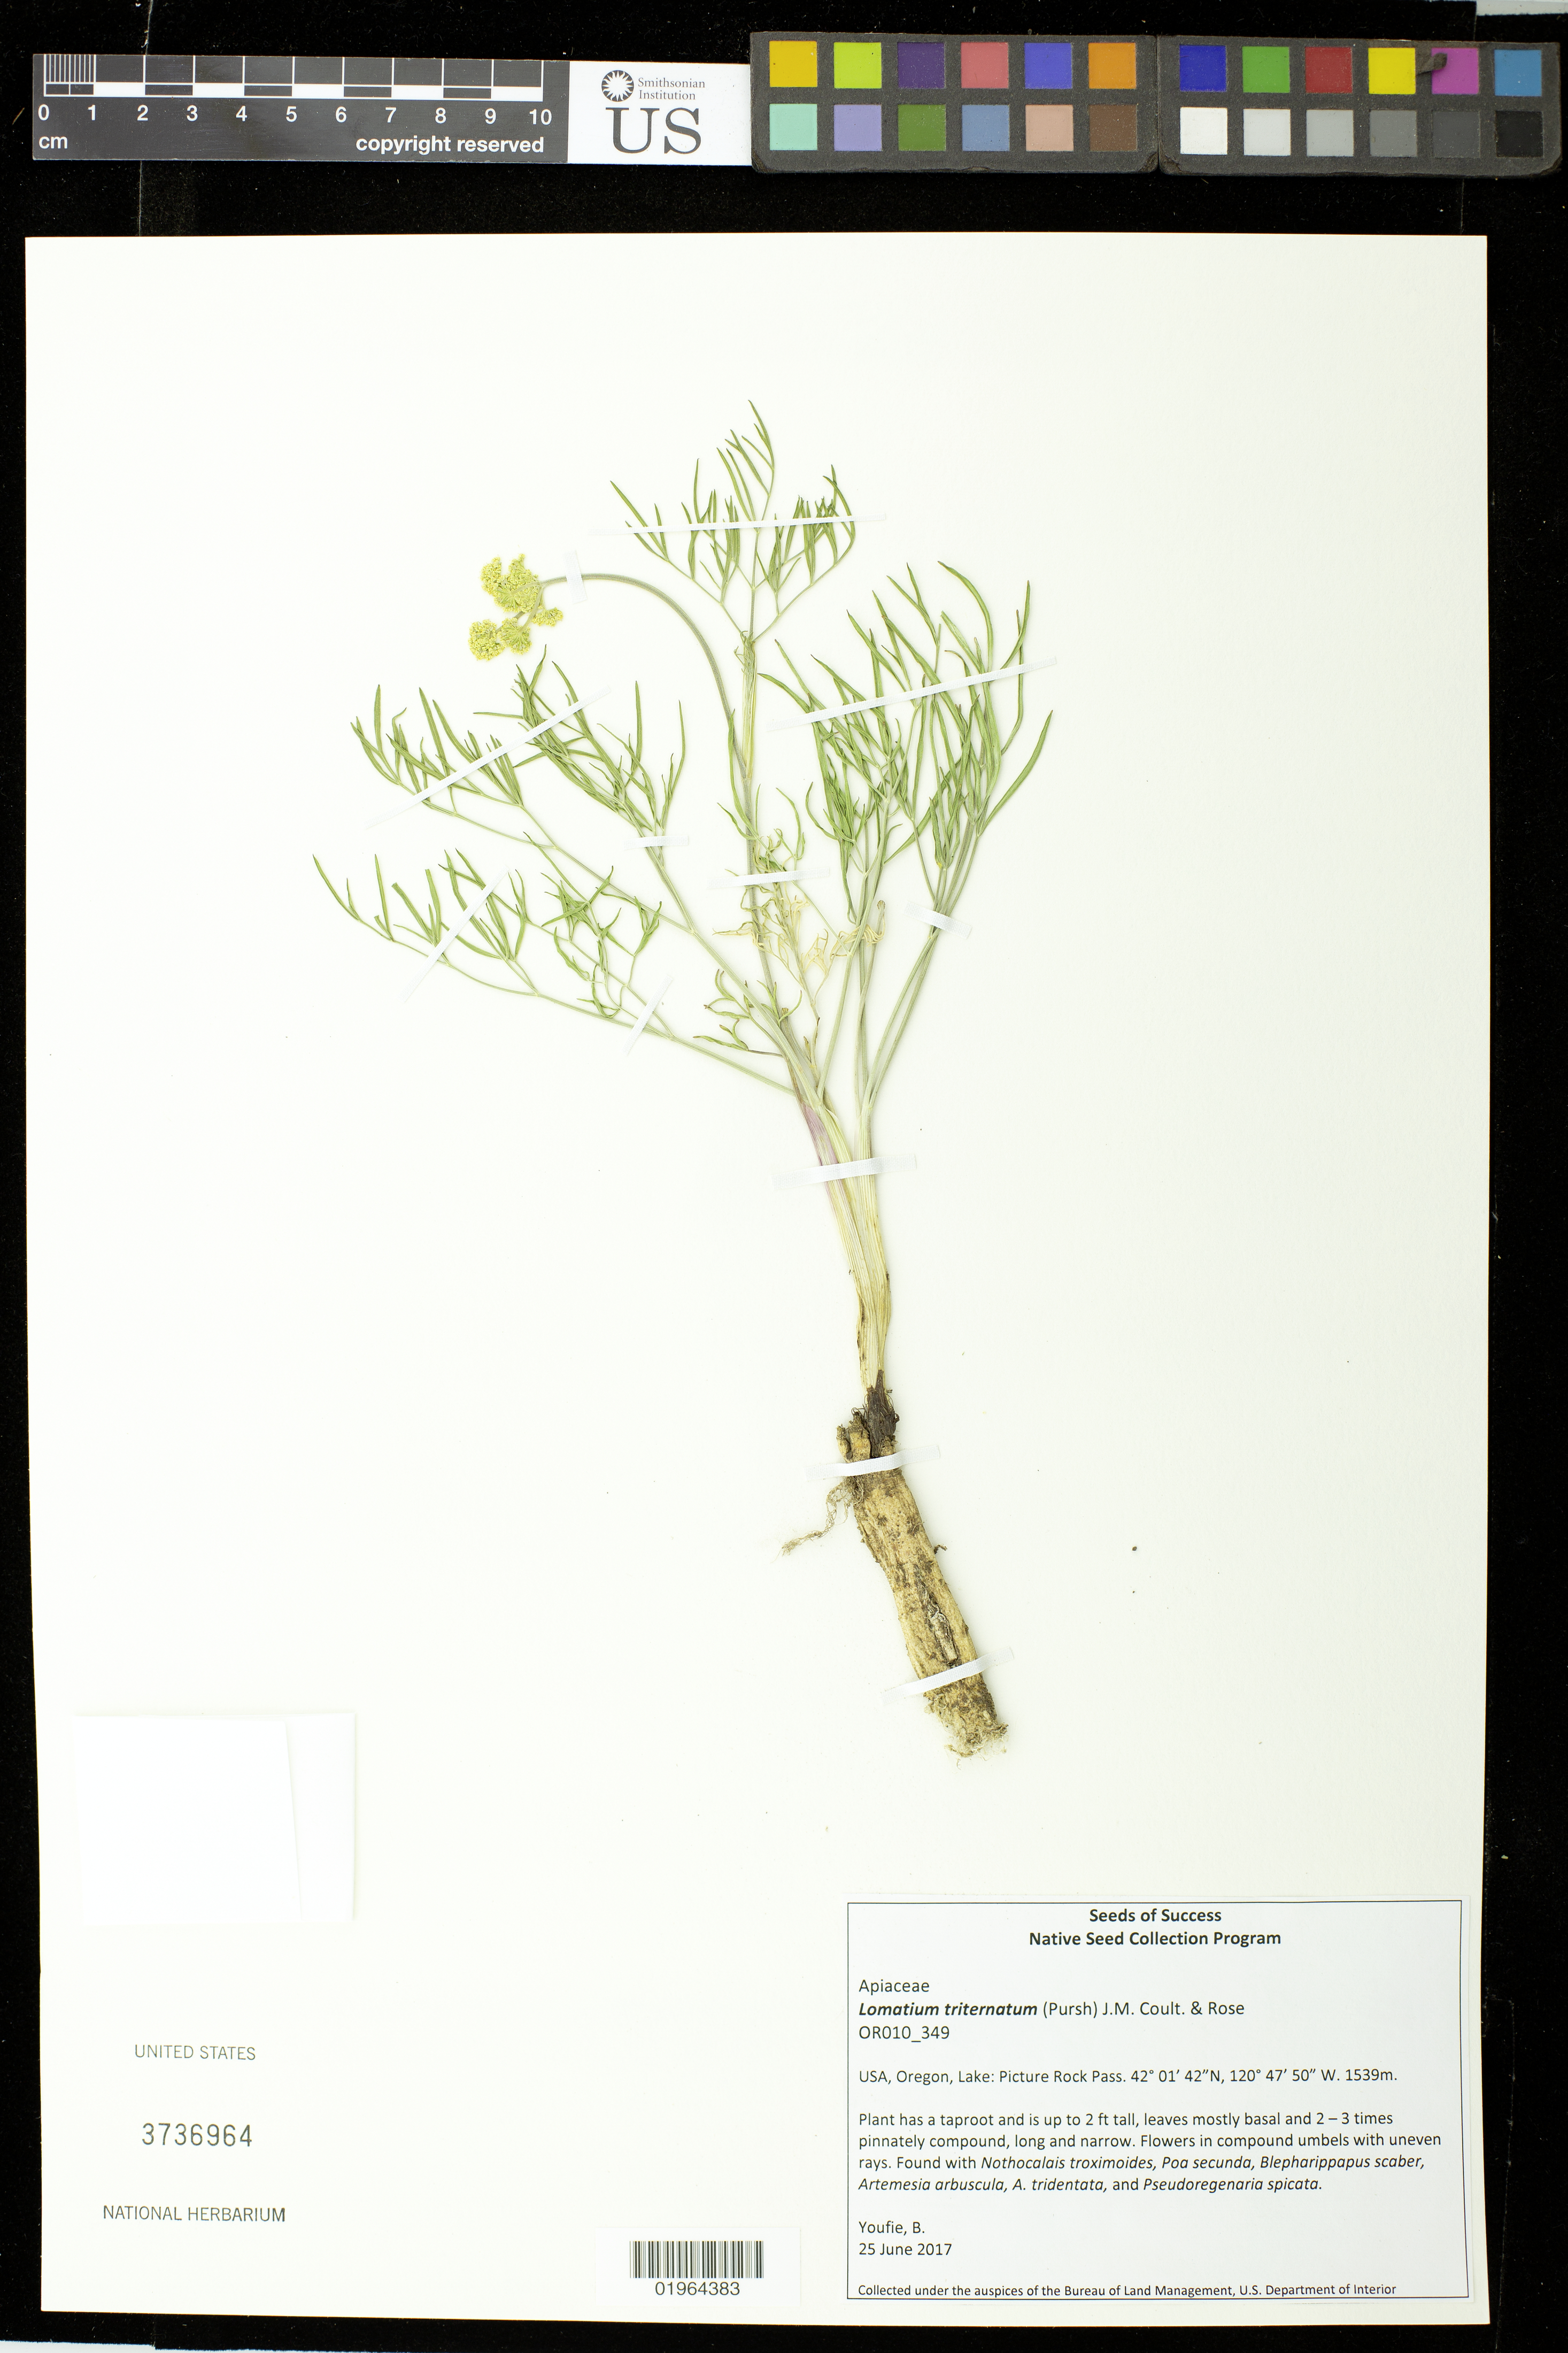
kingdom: Plantae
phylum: Tracheophyta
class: Magnoliopsida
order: Apiales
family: Apiaceae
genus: Lomatium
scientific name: Lomatium triternatum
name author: (Pursh) J.M. Coult. & Rose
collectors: B. Youfie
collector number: OR010-349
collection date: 2017-06-25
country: United States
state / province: Oregon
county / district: Lake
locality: Picture Rock Pass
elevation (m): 1539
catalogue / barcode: US 3736964